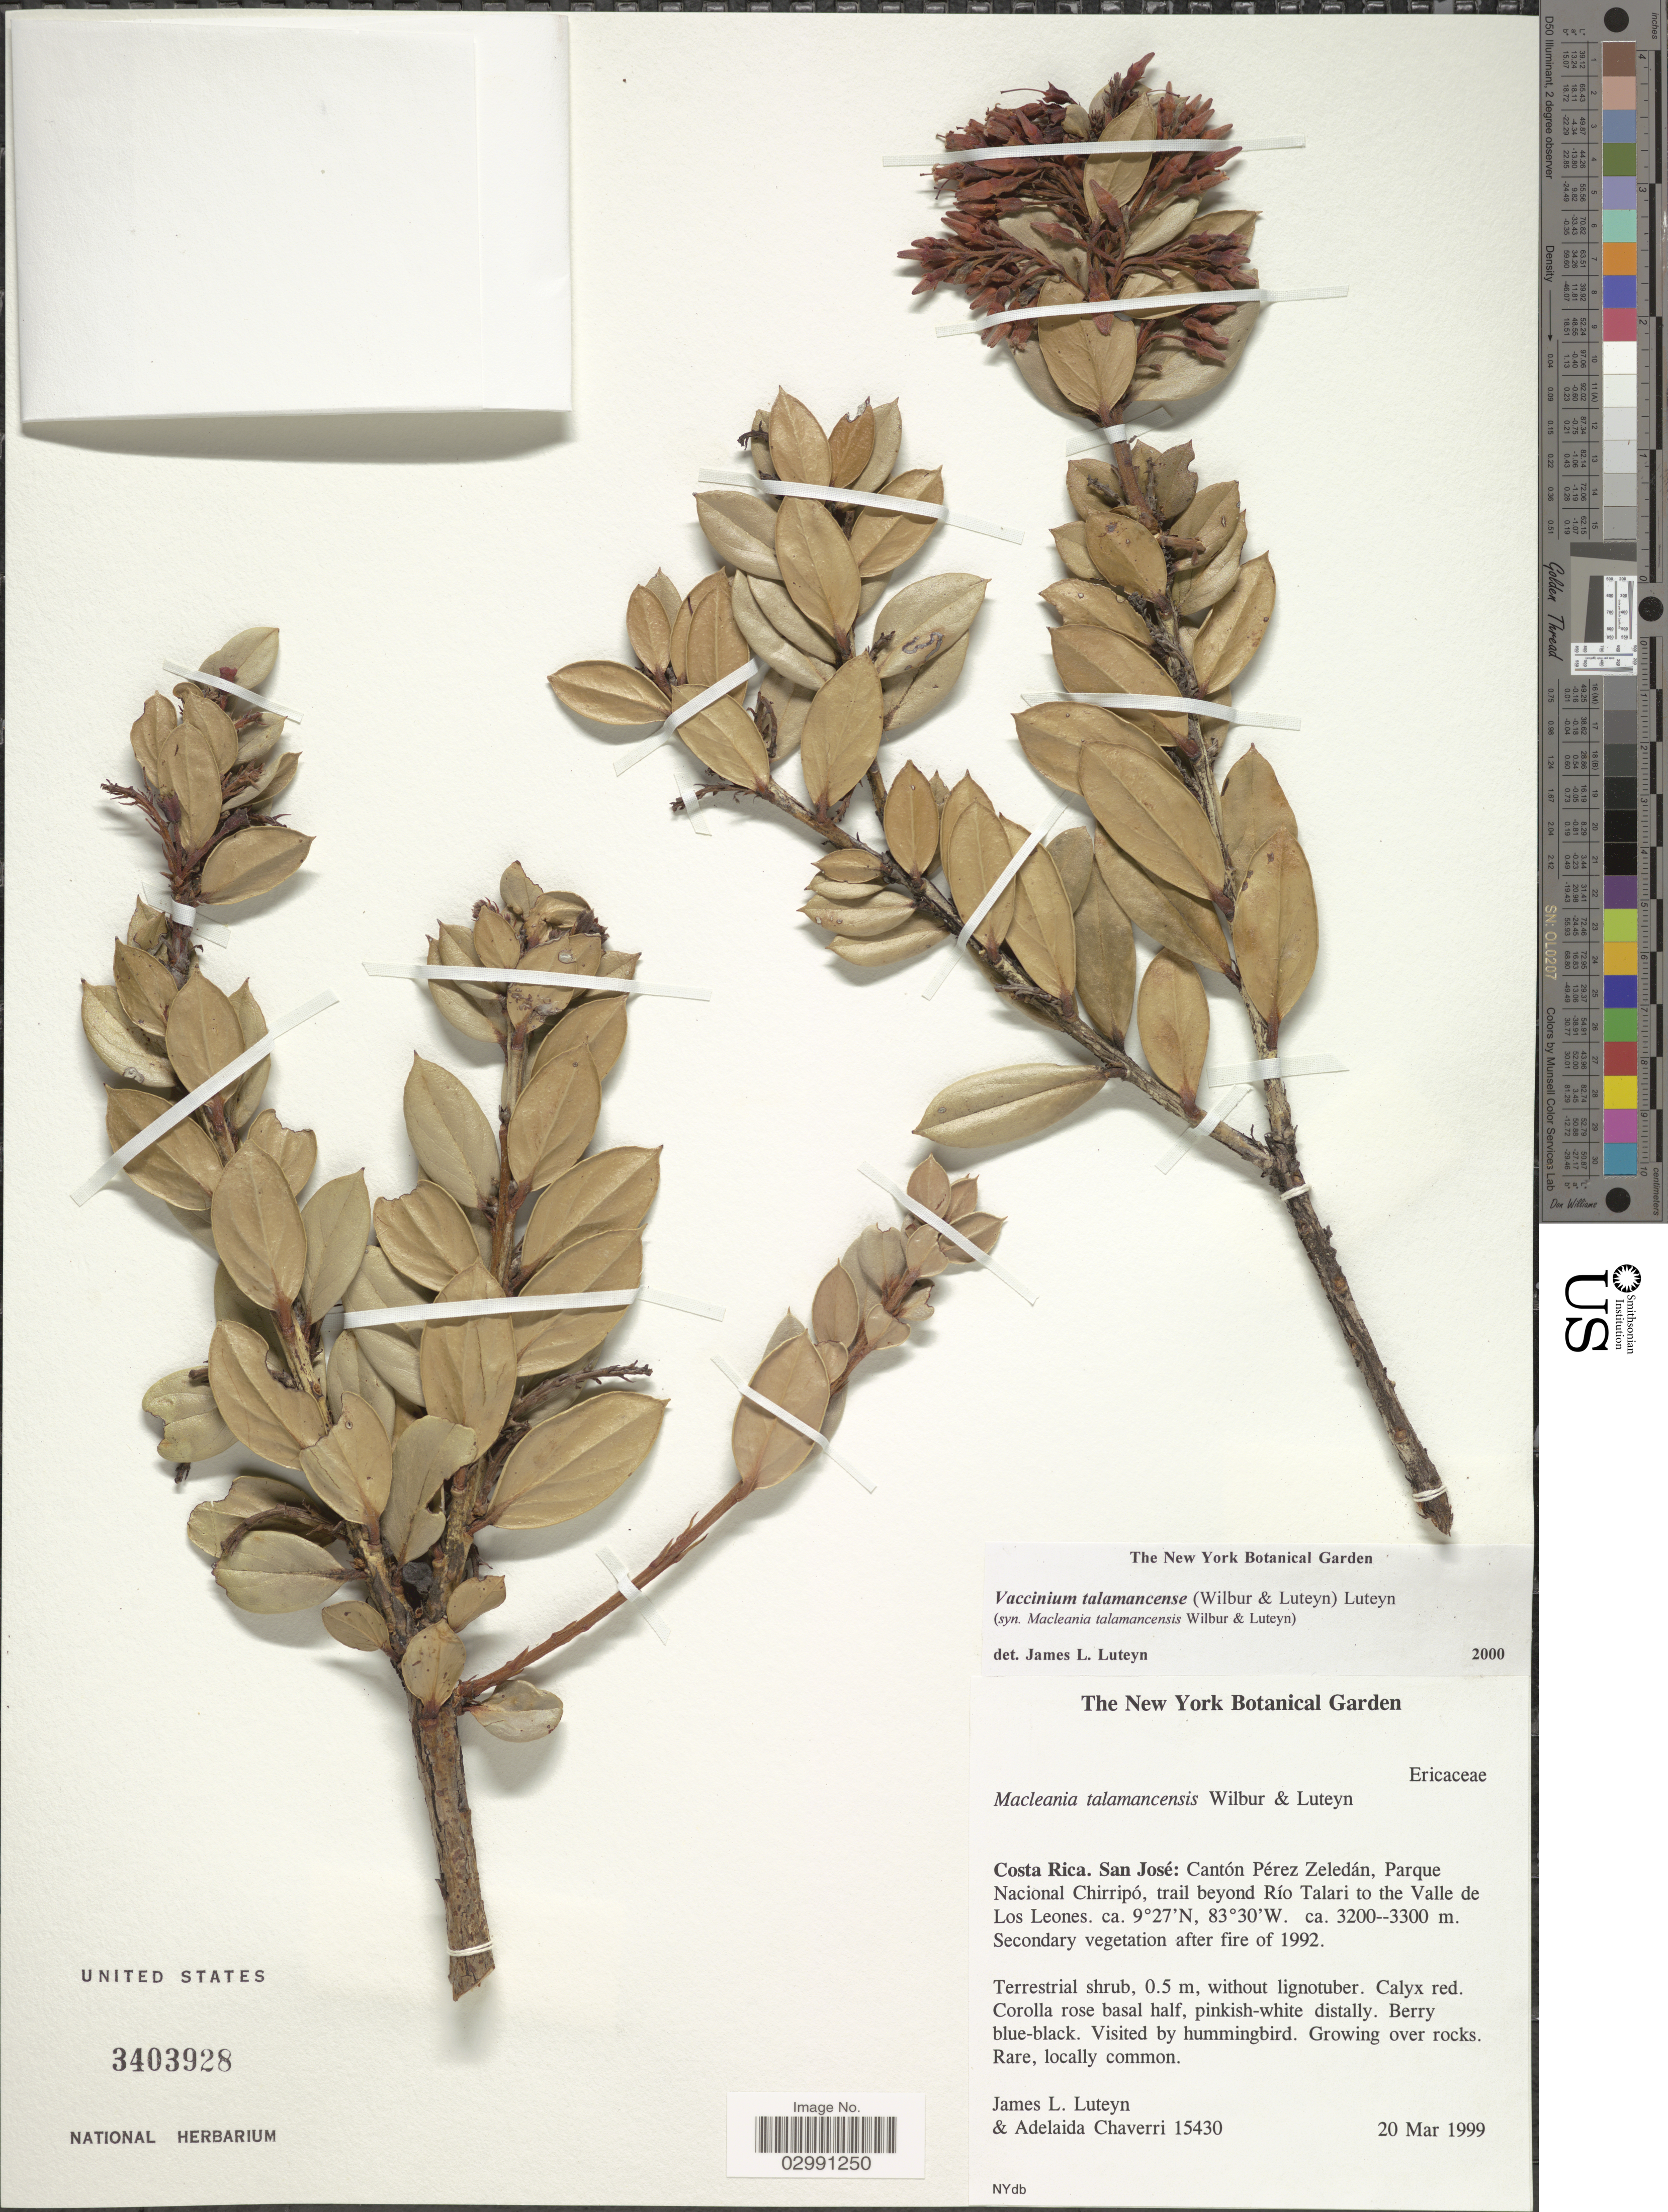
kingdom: Plantae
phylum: Tracheophyta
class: Magnoliopsida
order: Ericales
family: Ericaceae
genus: Vaccinium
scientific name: Vaccinium talamancense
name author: (Wilbur & Luteyn) Luteyn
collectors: J. L. Luteyn & A. Chaverri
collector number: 15430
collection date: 1999-03-20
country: Costa Rica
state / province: San José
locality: Cantón Pérez Zeledán, Parque Nacional Chirripó, trail beyond Río Talari to the Valle de Los Leones.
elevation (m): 3200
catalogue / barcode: US 3403928